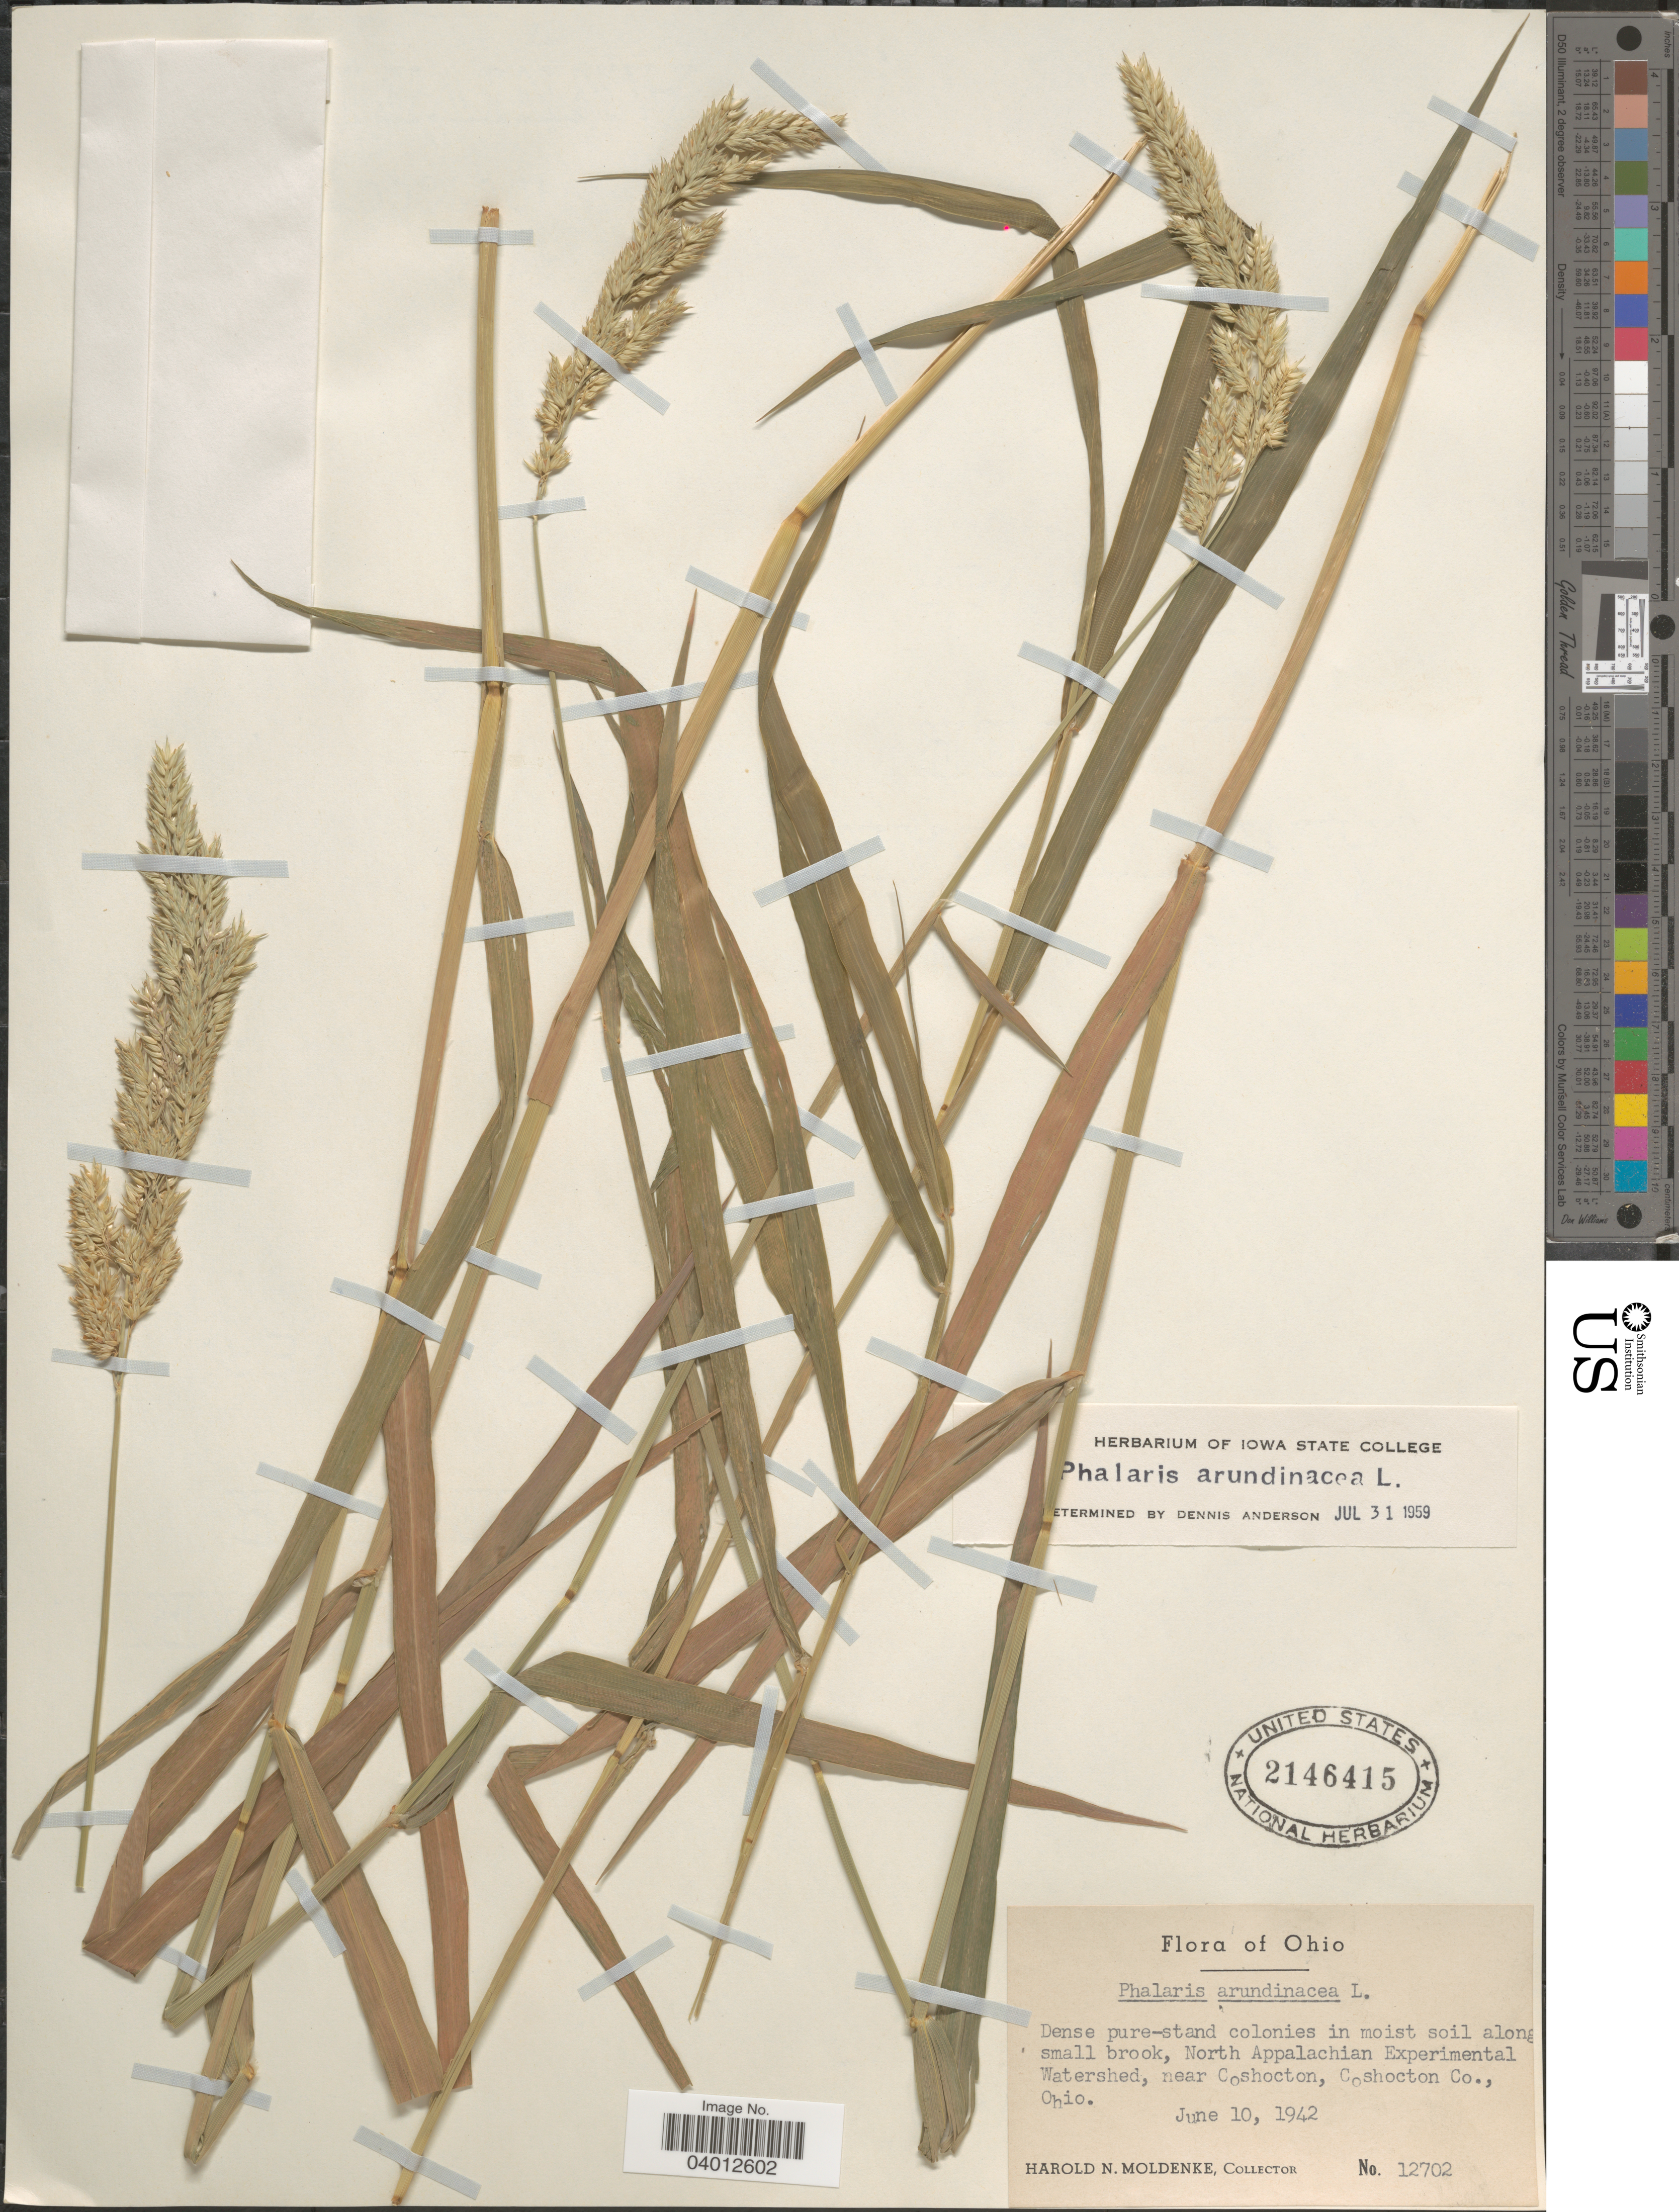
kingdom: Plantae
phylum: Tracheophyta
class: Liliopsida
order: Poales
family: Poaceae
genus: Phalaris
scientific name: Phalaris arundinacea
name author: L.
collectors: H. N. Moldenke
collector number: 12702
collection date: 1942-06-10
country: United States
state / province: Ohio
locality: Along small brook, North Appalachian Experimental Watershed, near Coshocton, Coshocton Co.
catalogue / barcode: US 2146415